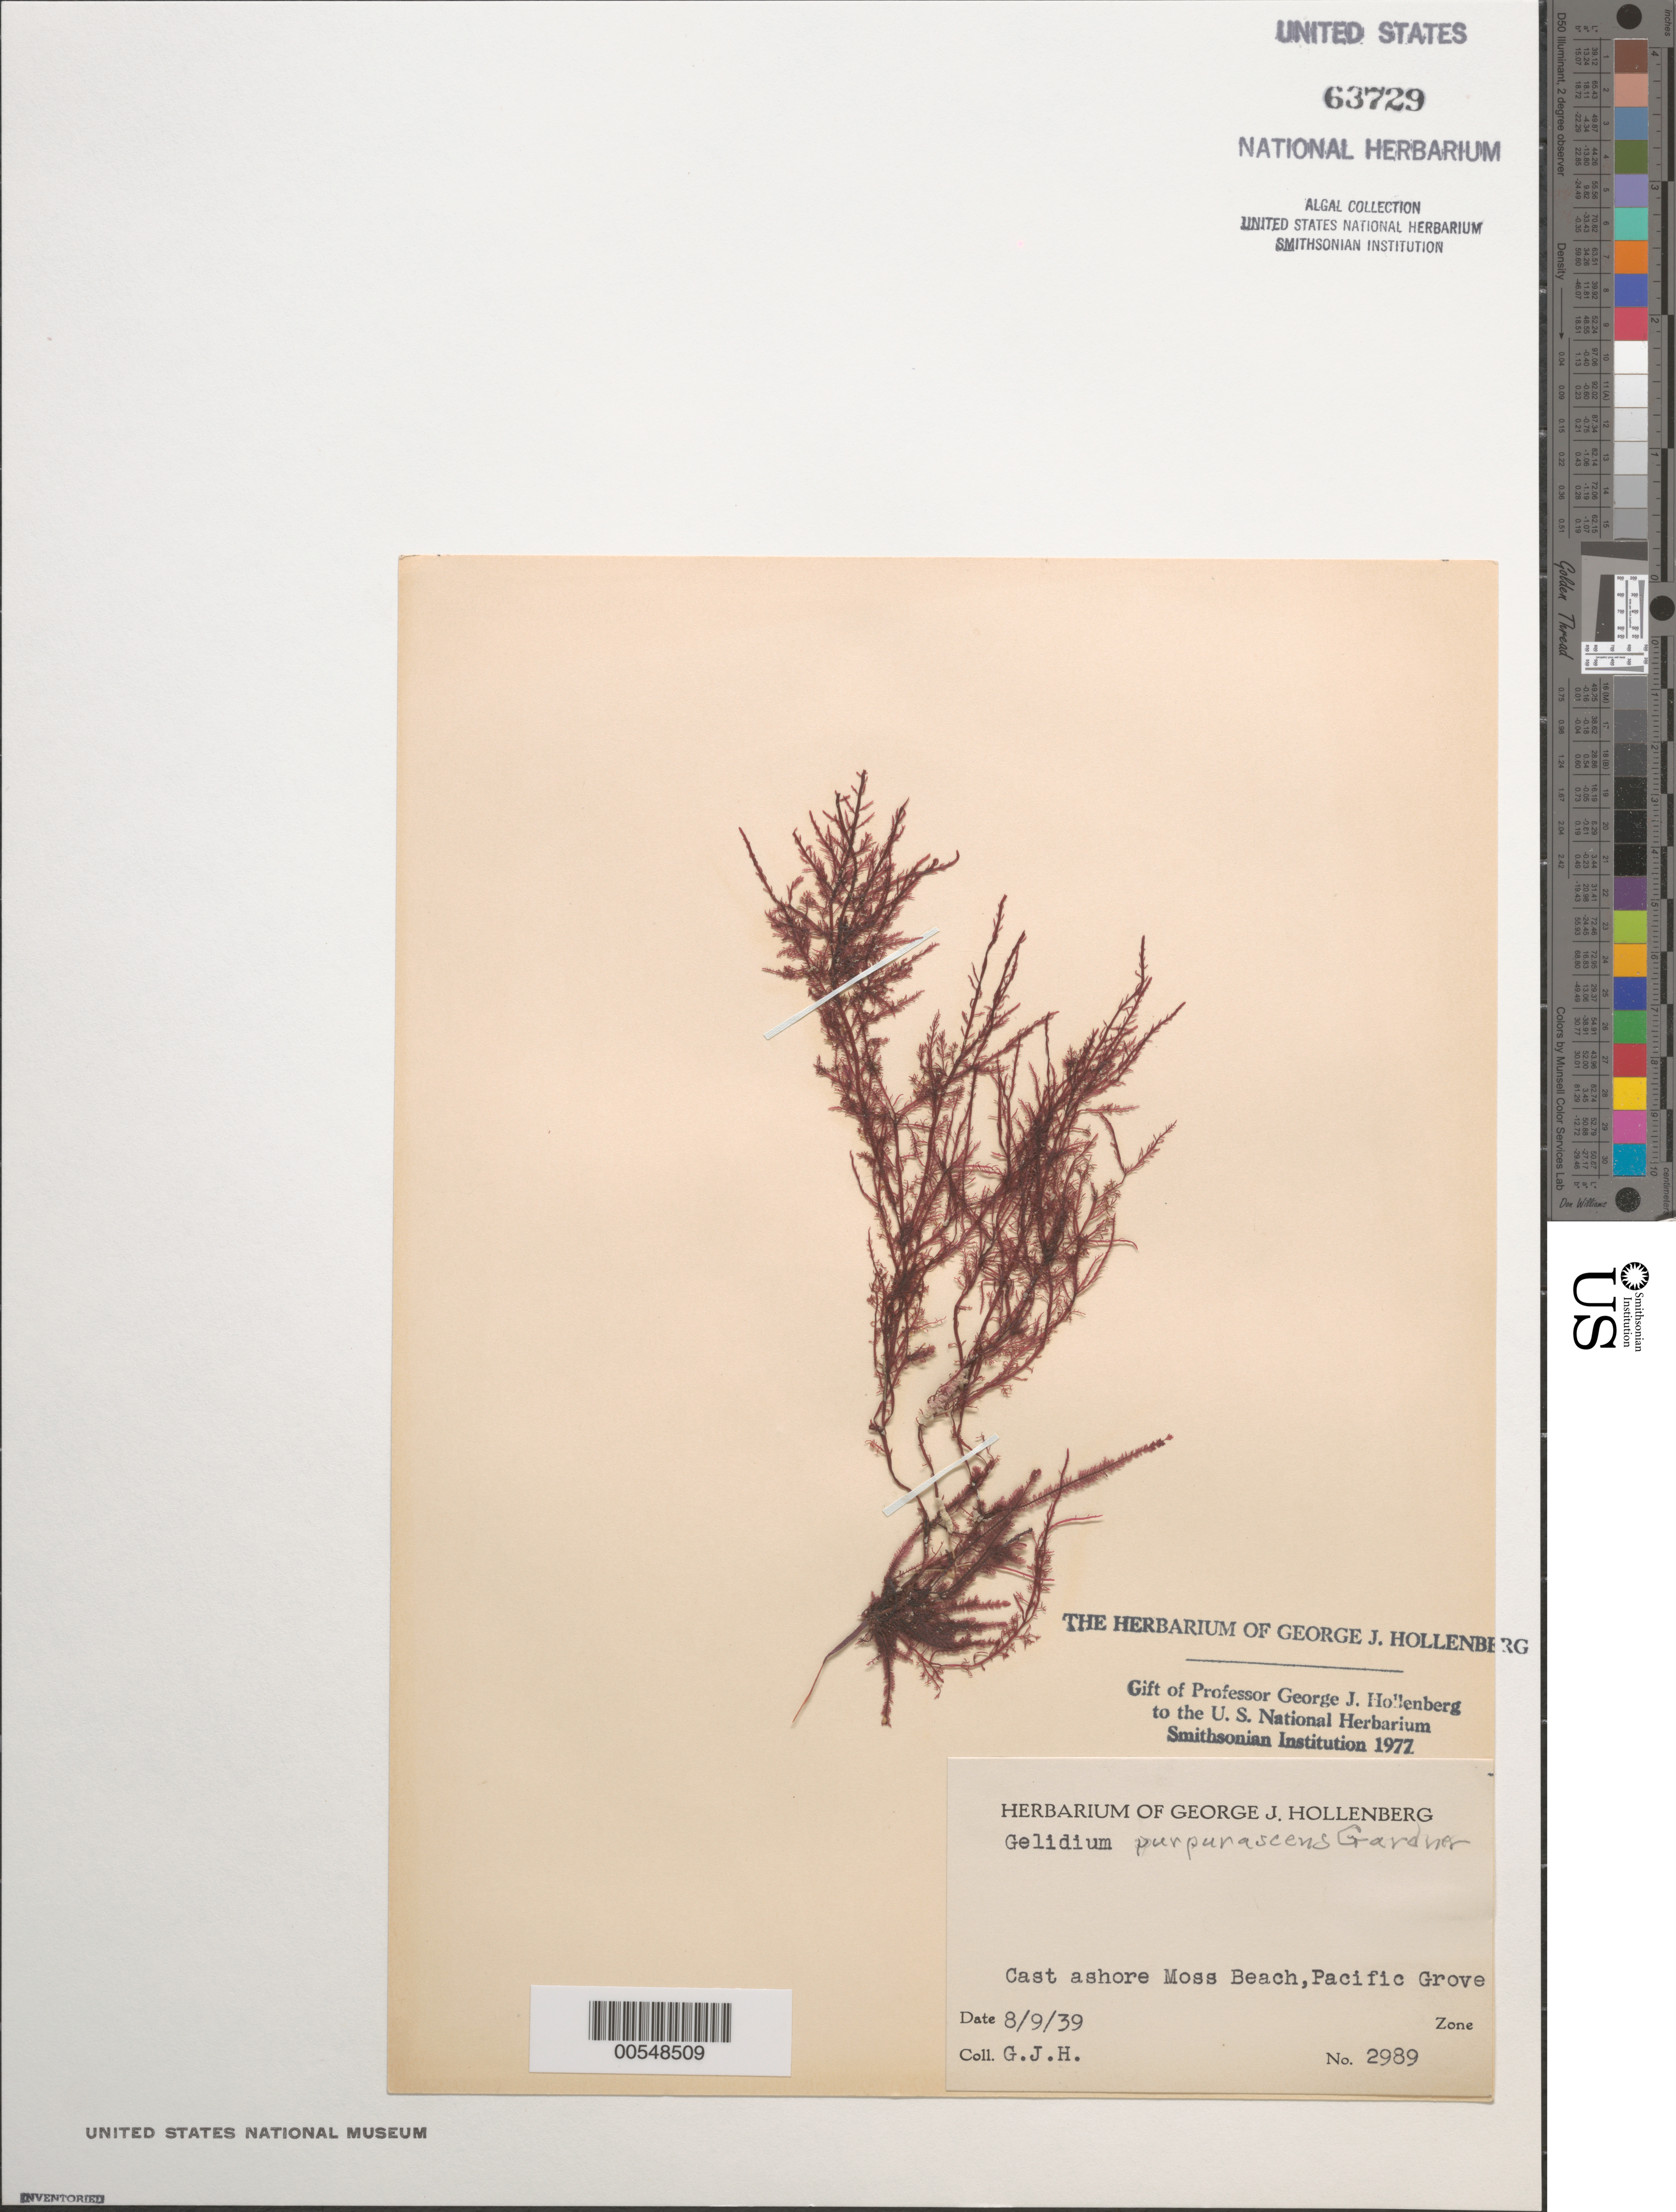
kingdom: Plantae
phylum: Rhodophyta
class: Florideophyceae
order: Gelidiales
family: Gelidiaceae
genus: Gelidium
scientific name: Gelidium purpurascens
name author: N.L. Gardner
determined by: Hollenberg, George J.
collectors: G. Hollenberg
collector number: GJH 2989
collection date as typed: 09 Aug 1939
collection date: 1939-08-09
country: United States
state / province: California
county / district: Monterey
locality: Moss Beach, Pacific Grove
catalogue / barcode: US 63729